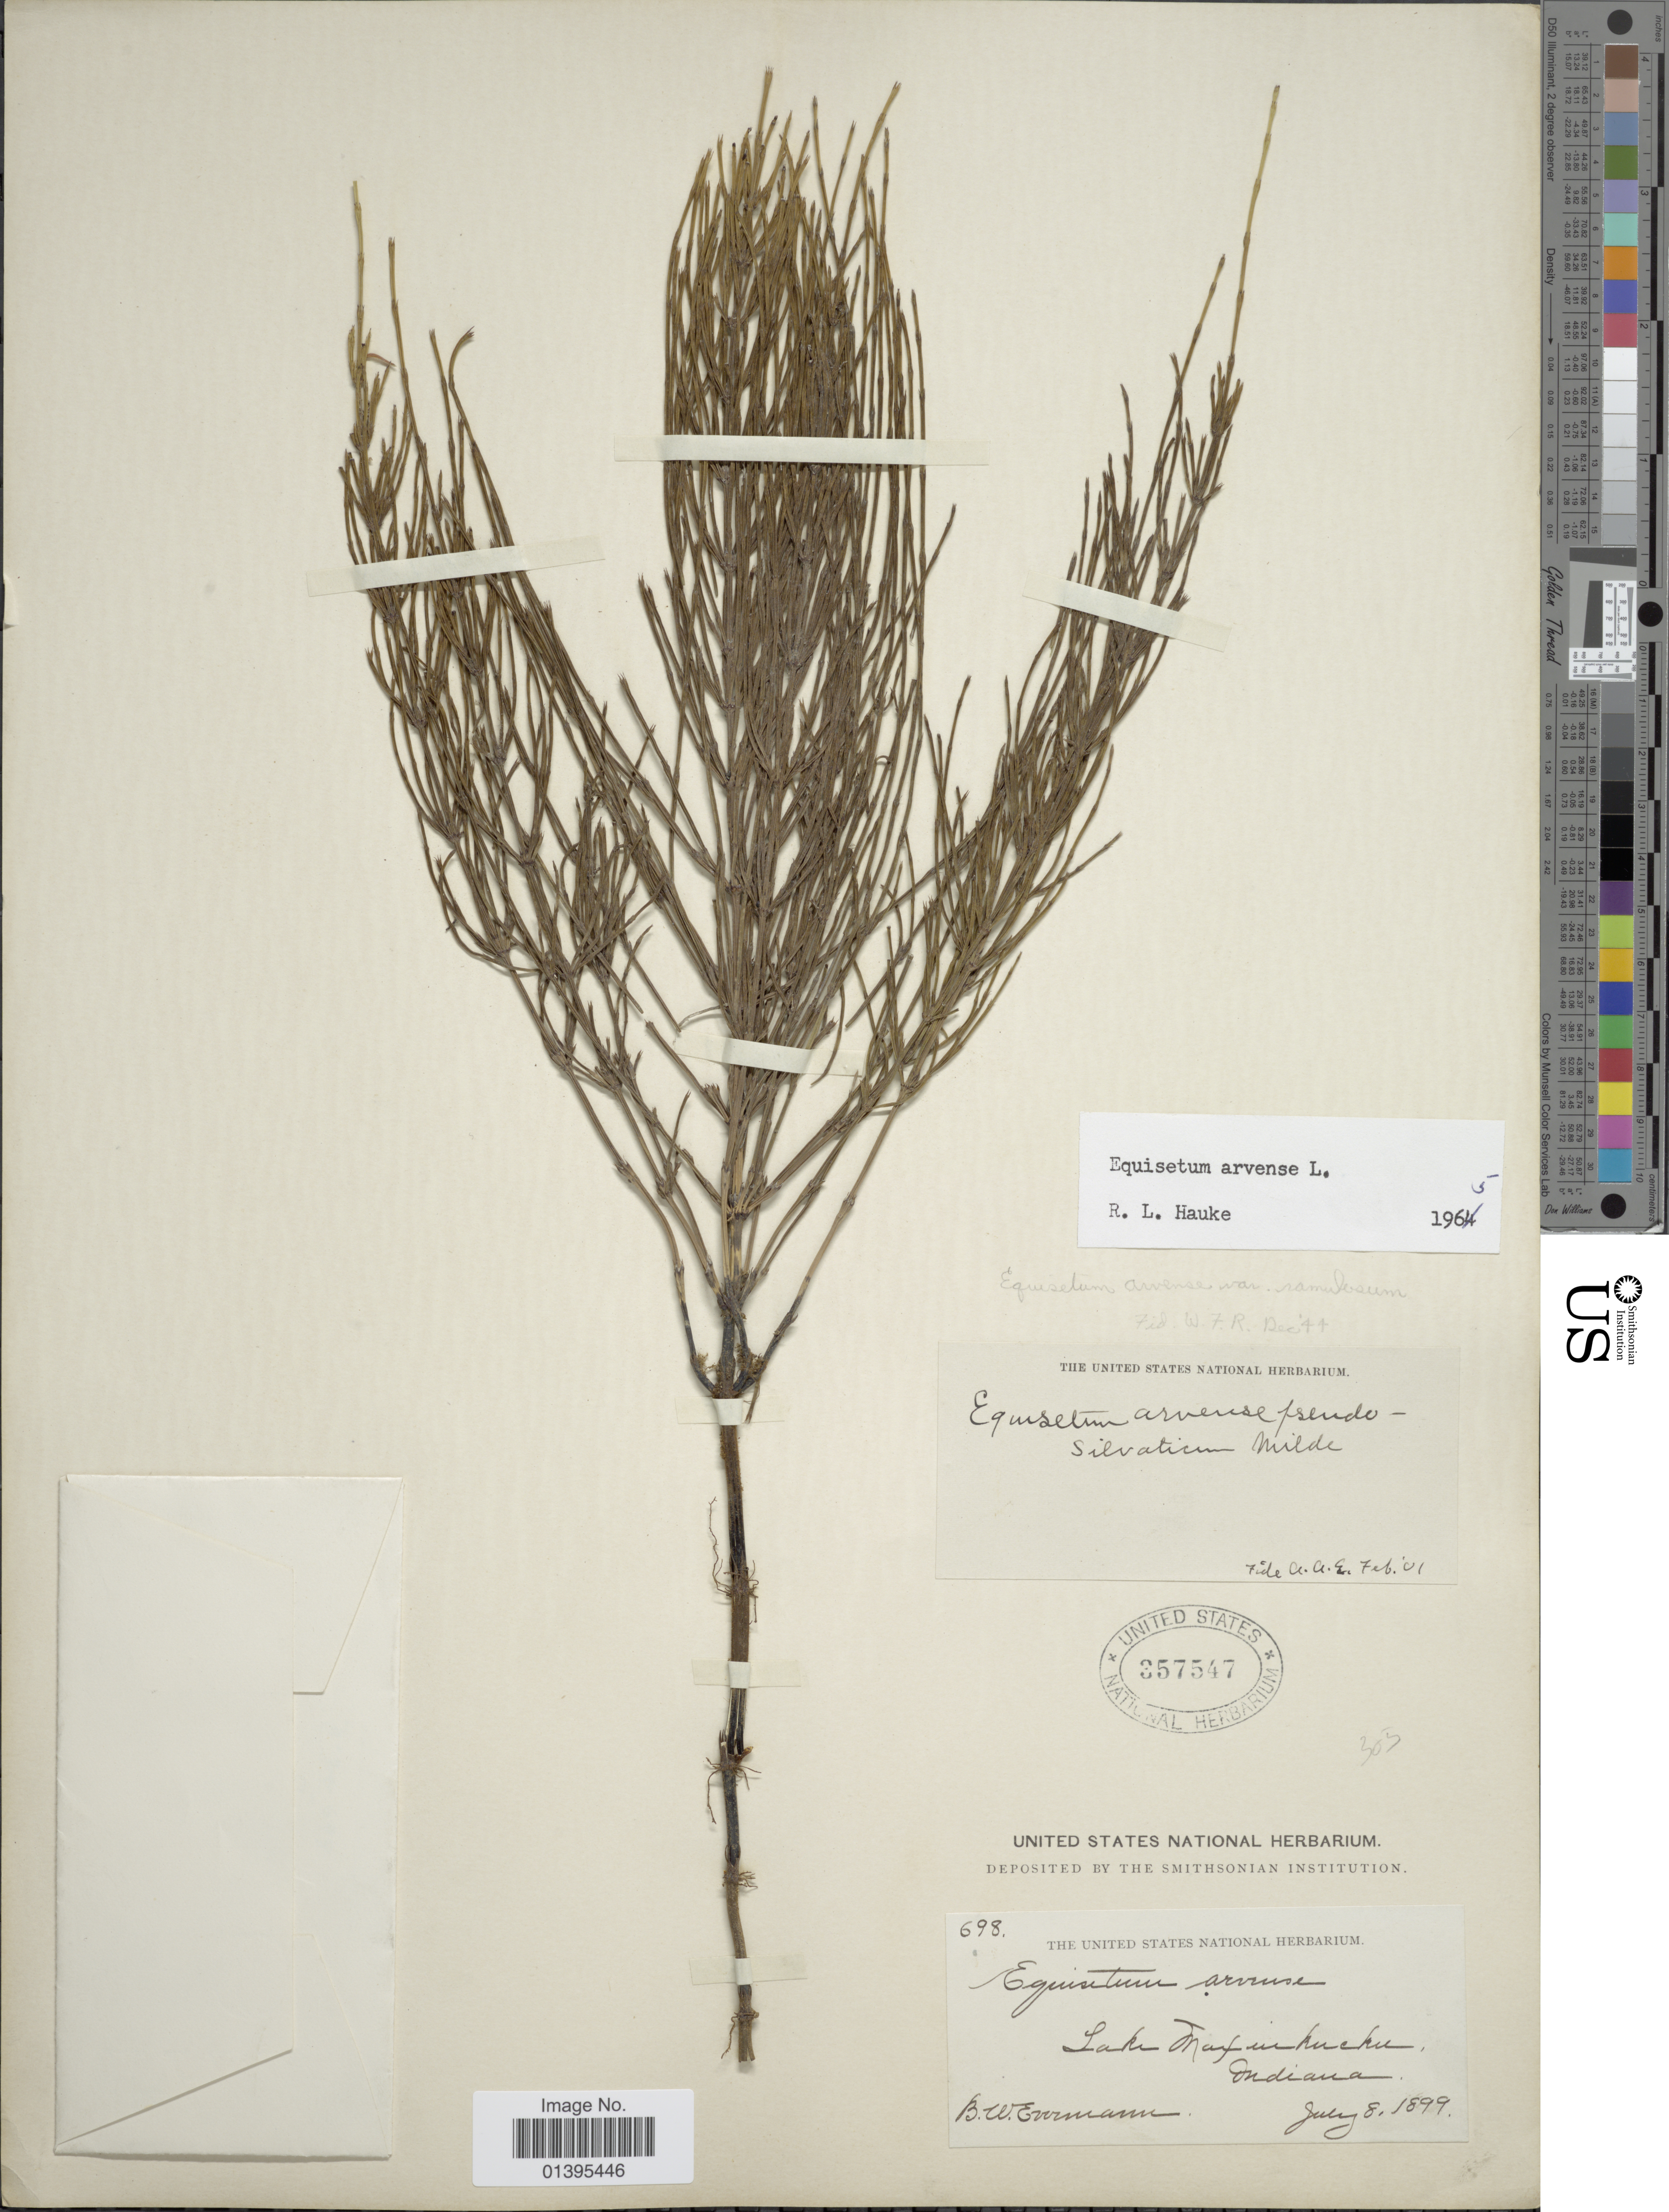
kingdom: Plantae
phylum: Tracheophyta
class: Polypodiopsida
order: Equisetales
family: Equisetaceae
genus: Equisetum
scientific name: Equisetum arvense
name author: L.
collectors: B. W. Evermann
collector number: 698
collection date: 1899-07-08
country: United States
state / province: Indiana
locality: Lake Maxinkuchee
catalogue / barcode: US 357547